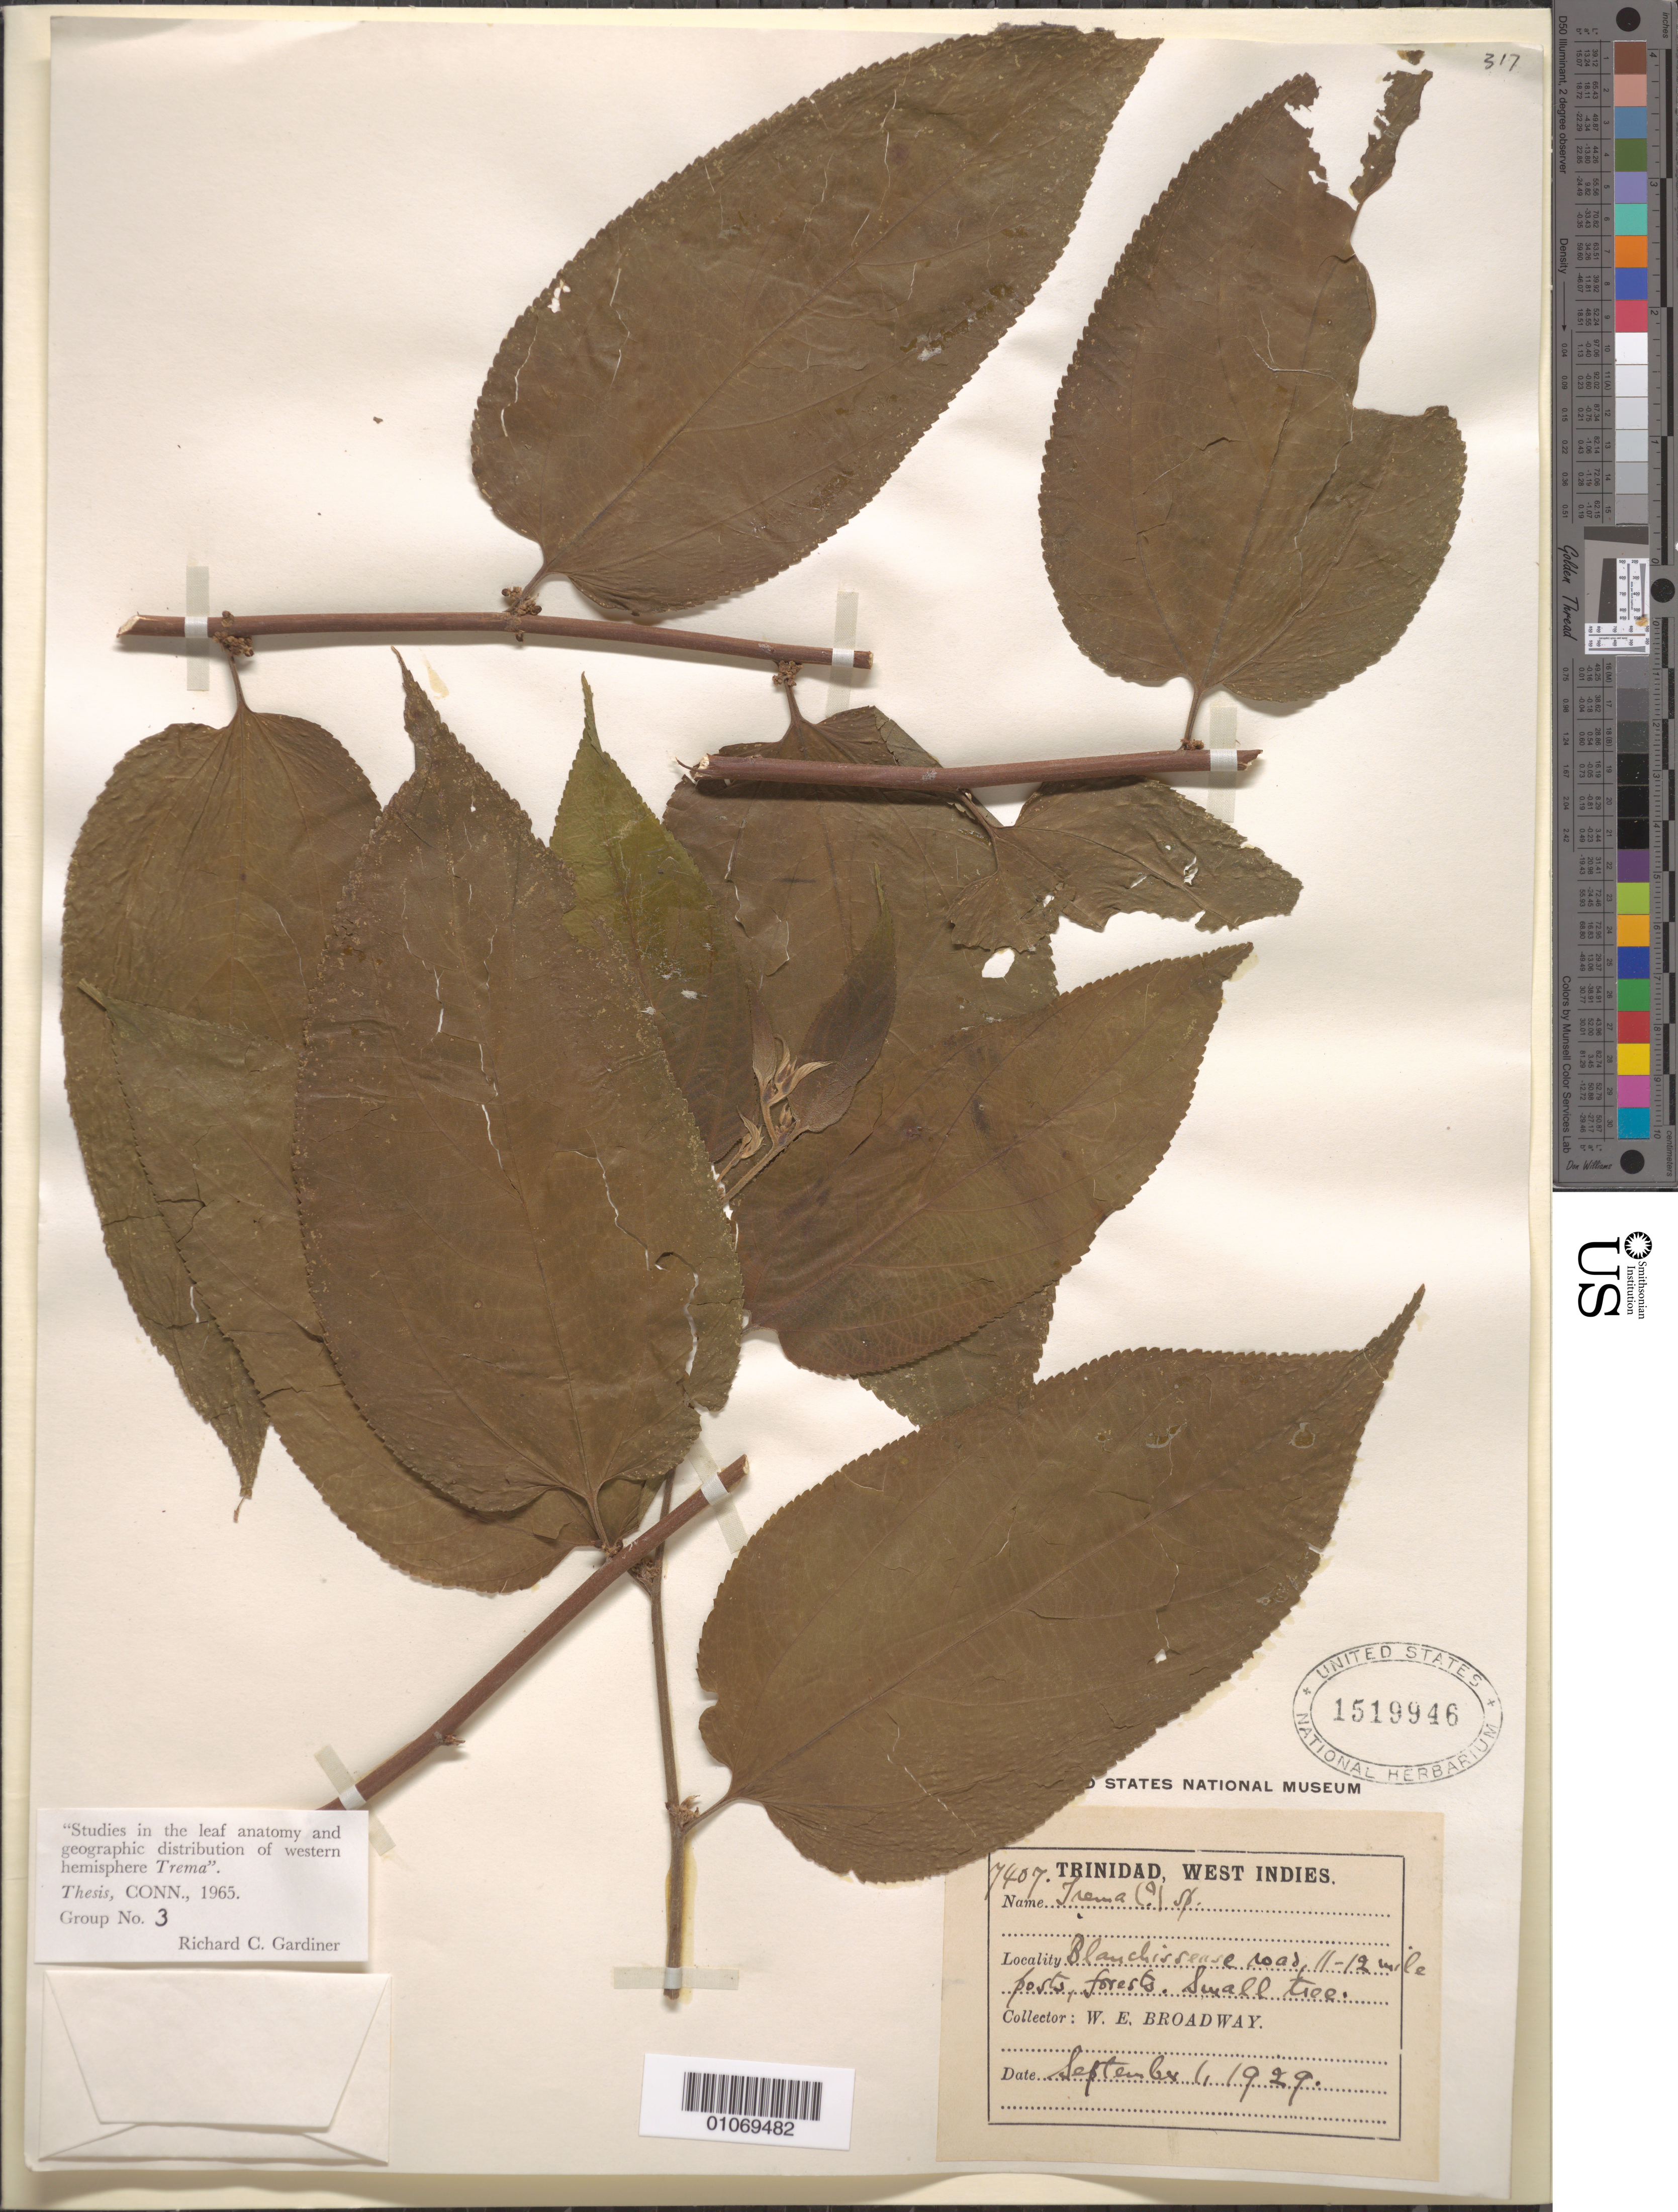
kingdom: Plantae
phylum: Tracheophyta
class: Magnoliopsida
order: Rosales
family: Cannabaceae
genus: Trema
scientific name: Trema micranthum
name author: (L.) Blume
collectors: W. E. Broadway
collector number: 7407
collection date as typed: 01 Sep 1929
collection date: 1929-09-01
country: Trinidad and Tobago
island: Trinidad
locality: Blanchisseuse road, 11-12 mile posts, forests.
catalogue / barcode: US 1519946